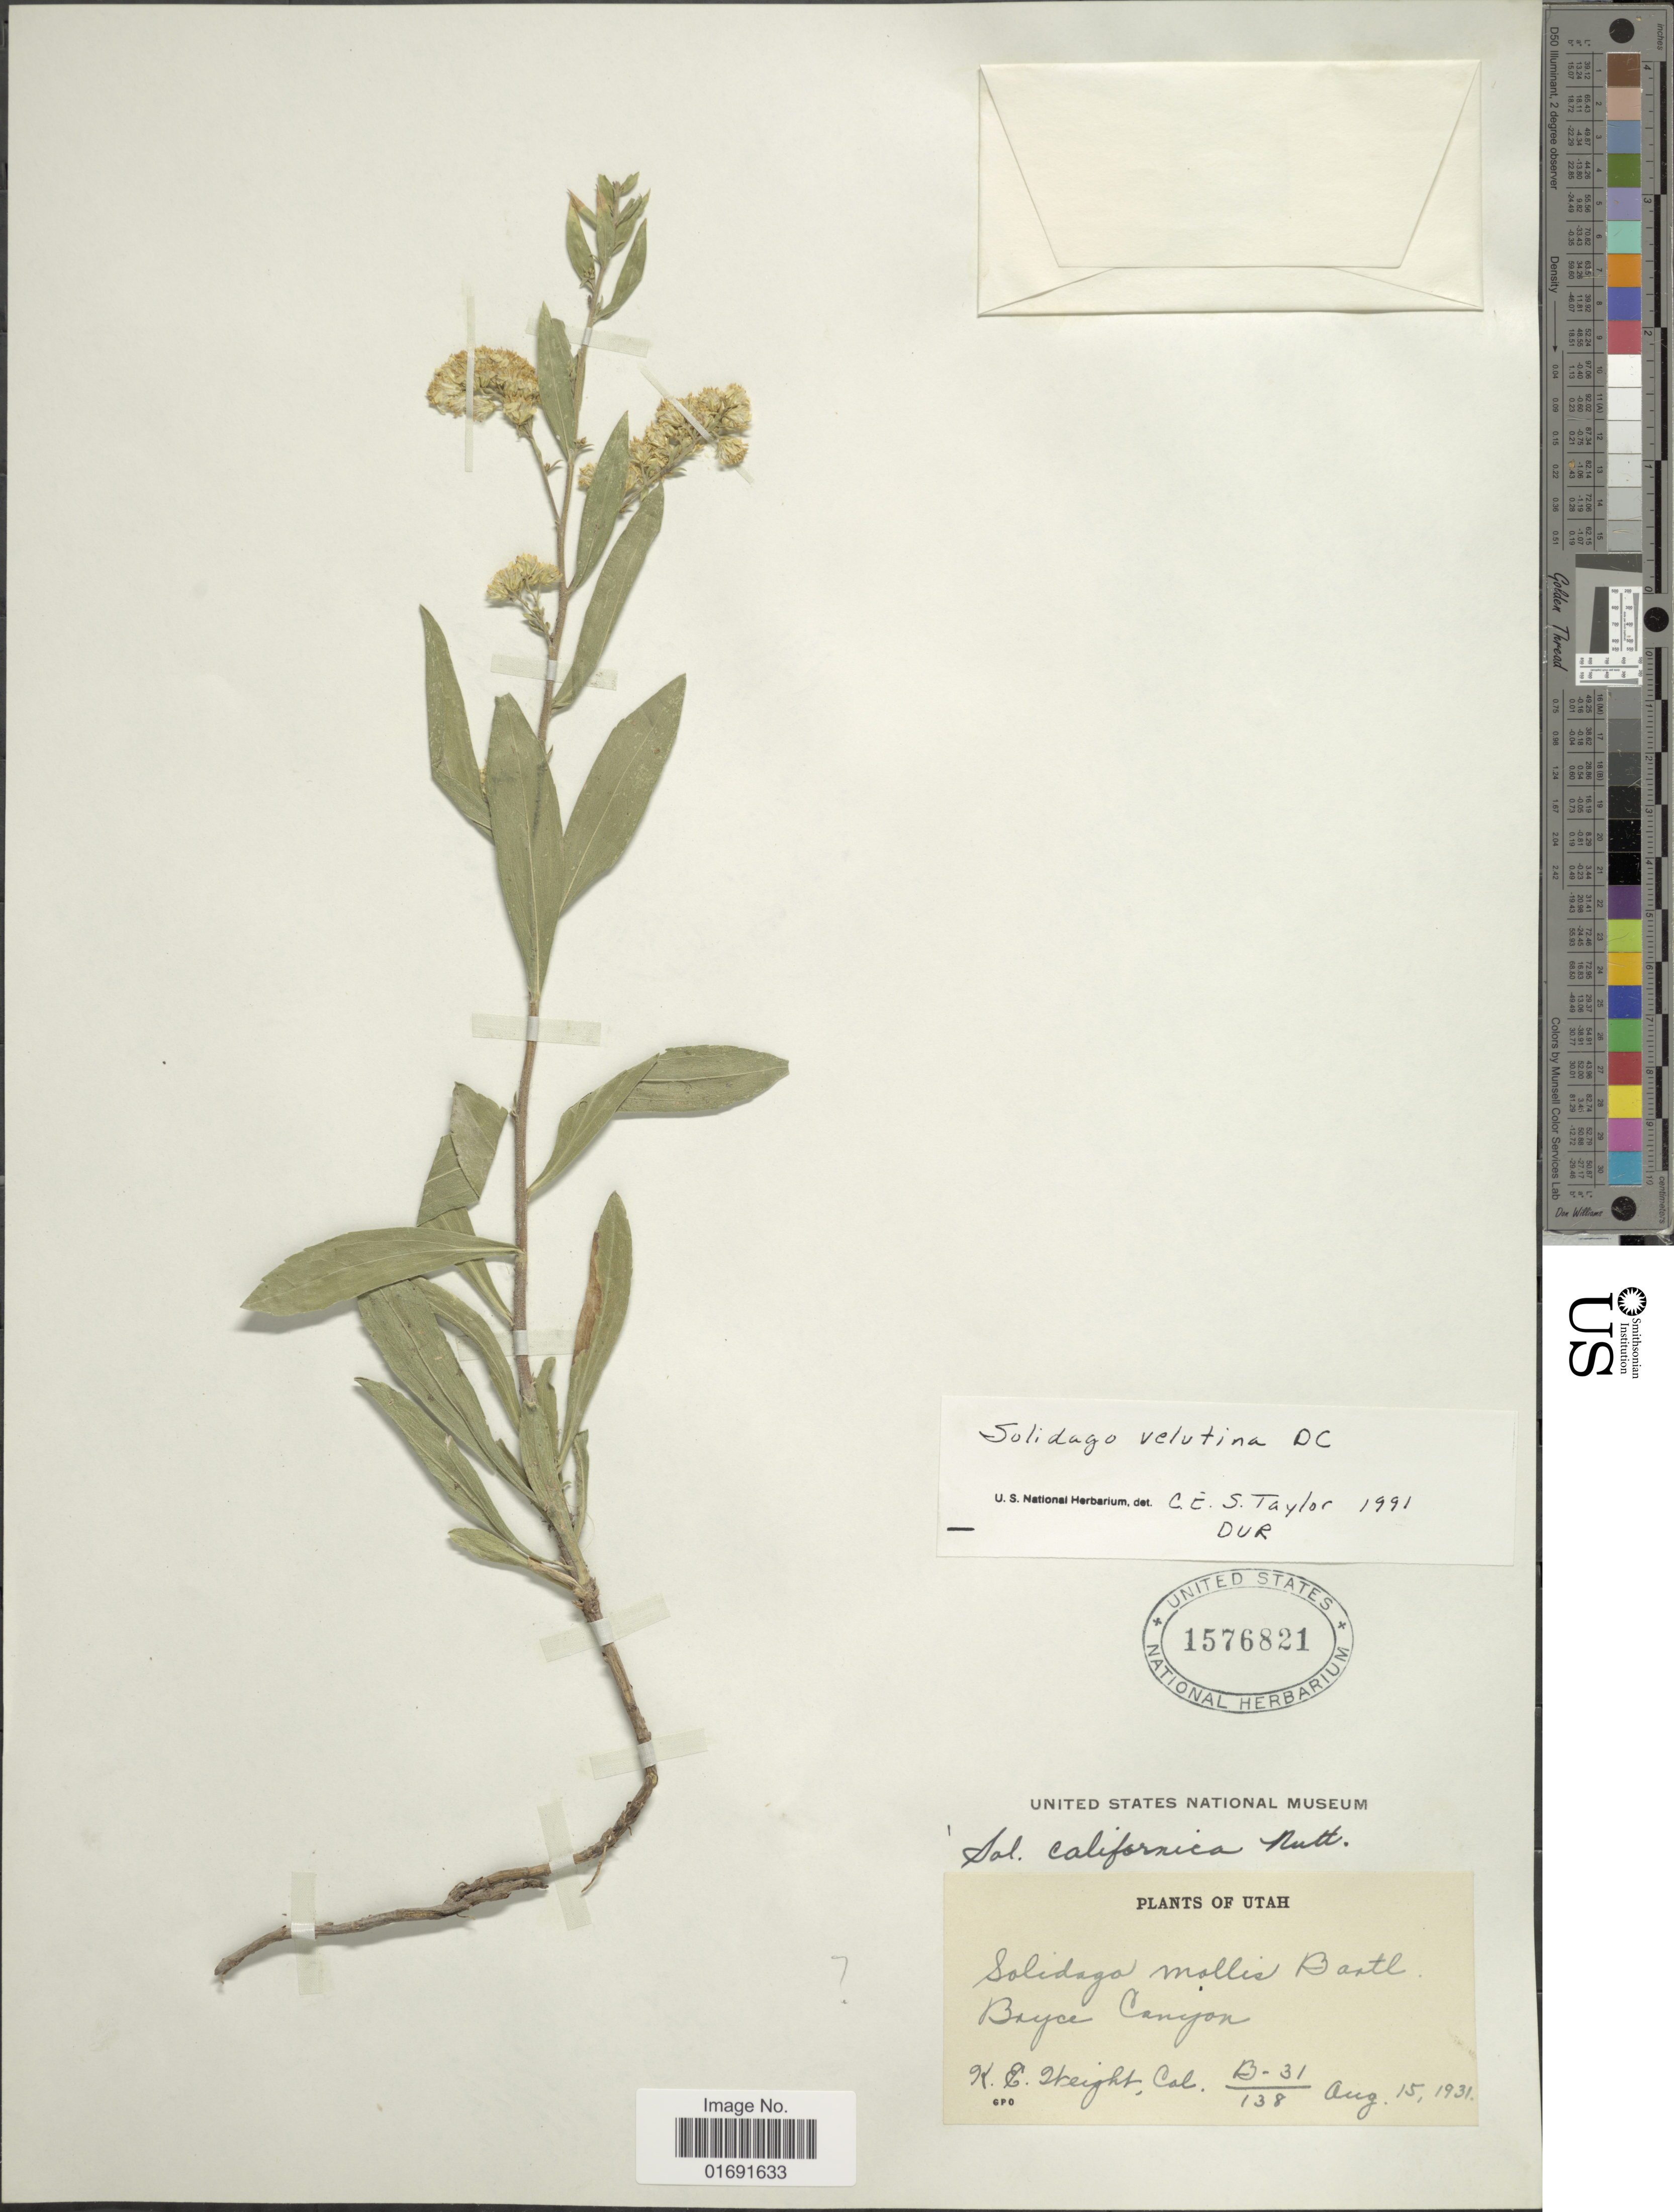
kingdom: Plantae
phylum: Tracheophyta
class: Magnoliopsida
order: Asterales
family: Asteraceae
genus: Solidago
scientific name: Solidago velutina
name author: DC.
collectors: K. Weight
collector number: B-31/138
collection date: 1931-08-15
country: United States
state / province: Utah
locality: Bryce Canyon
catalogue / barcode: US 1576821